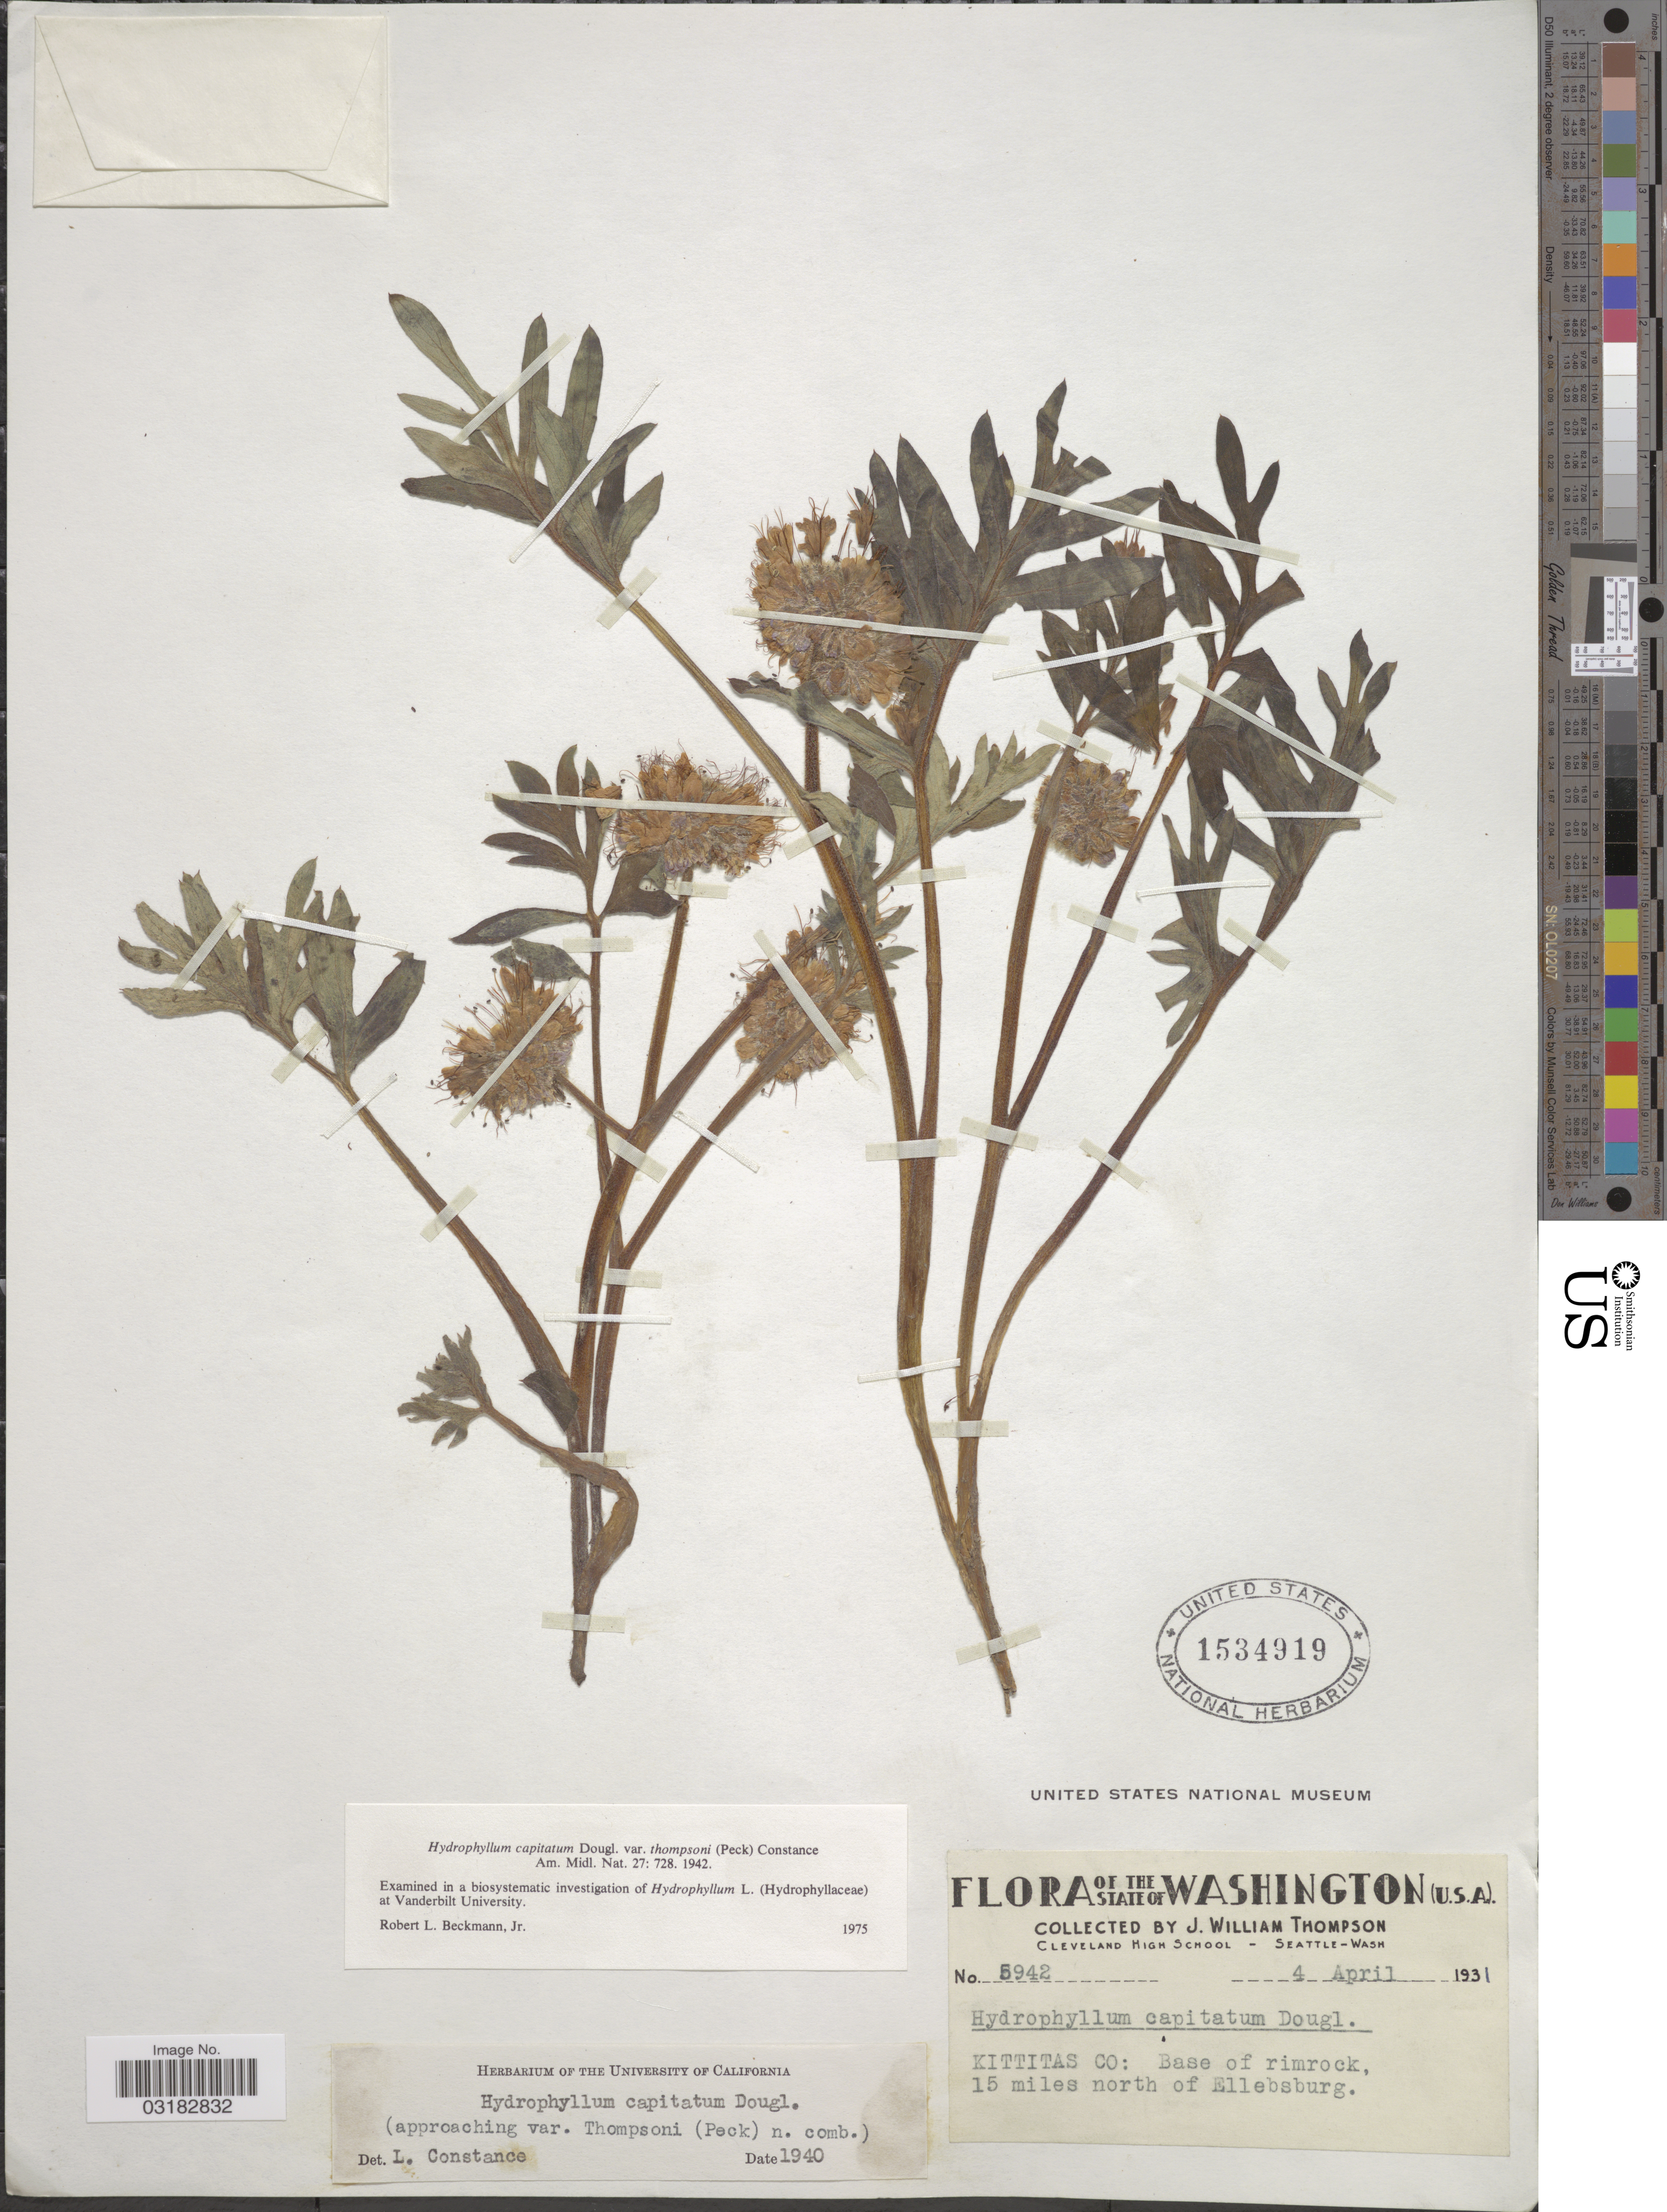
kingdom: Plantae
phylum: Tracheophyta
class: Magnoliopsida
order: Boraginales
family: Hydrophyllaceae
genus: Hydrophyllum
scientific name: Hydrophyllum capitatum var. thompsonii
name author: (M. Peck) Constance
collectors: J. W. Thompson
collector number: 5942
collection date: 1931-04-04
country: United States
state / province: Washington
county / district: Kittitas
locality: KITTITAS CO: Base of rimrock, 15 miles north of Ellebsburg.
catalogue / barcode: US 1534919